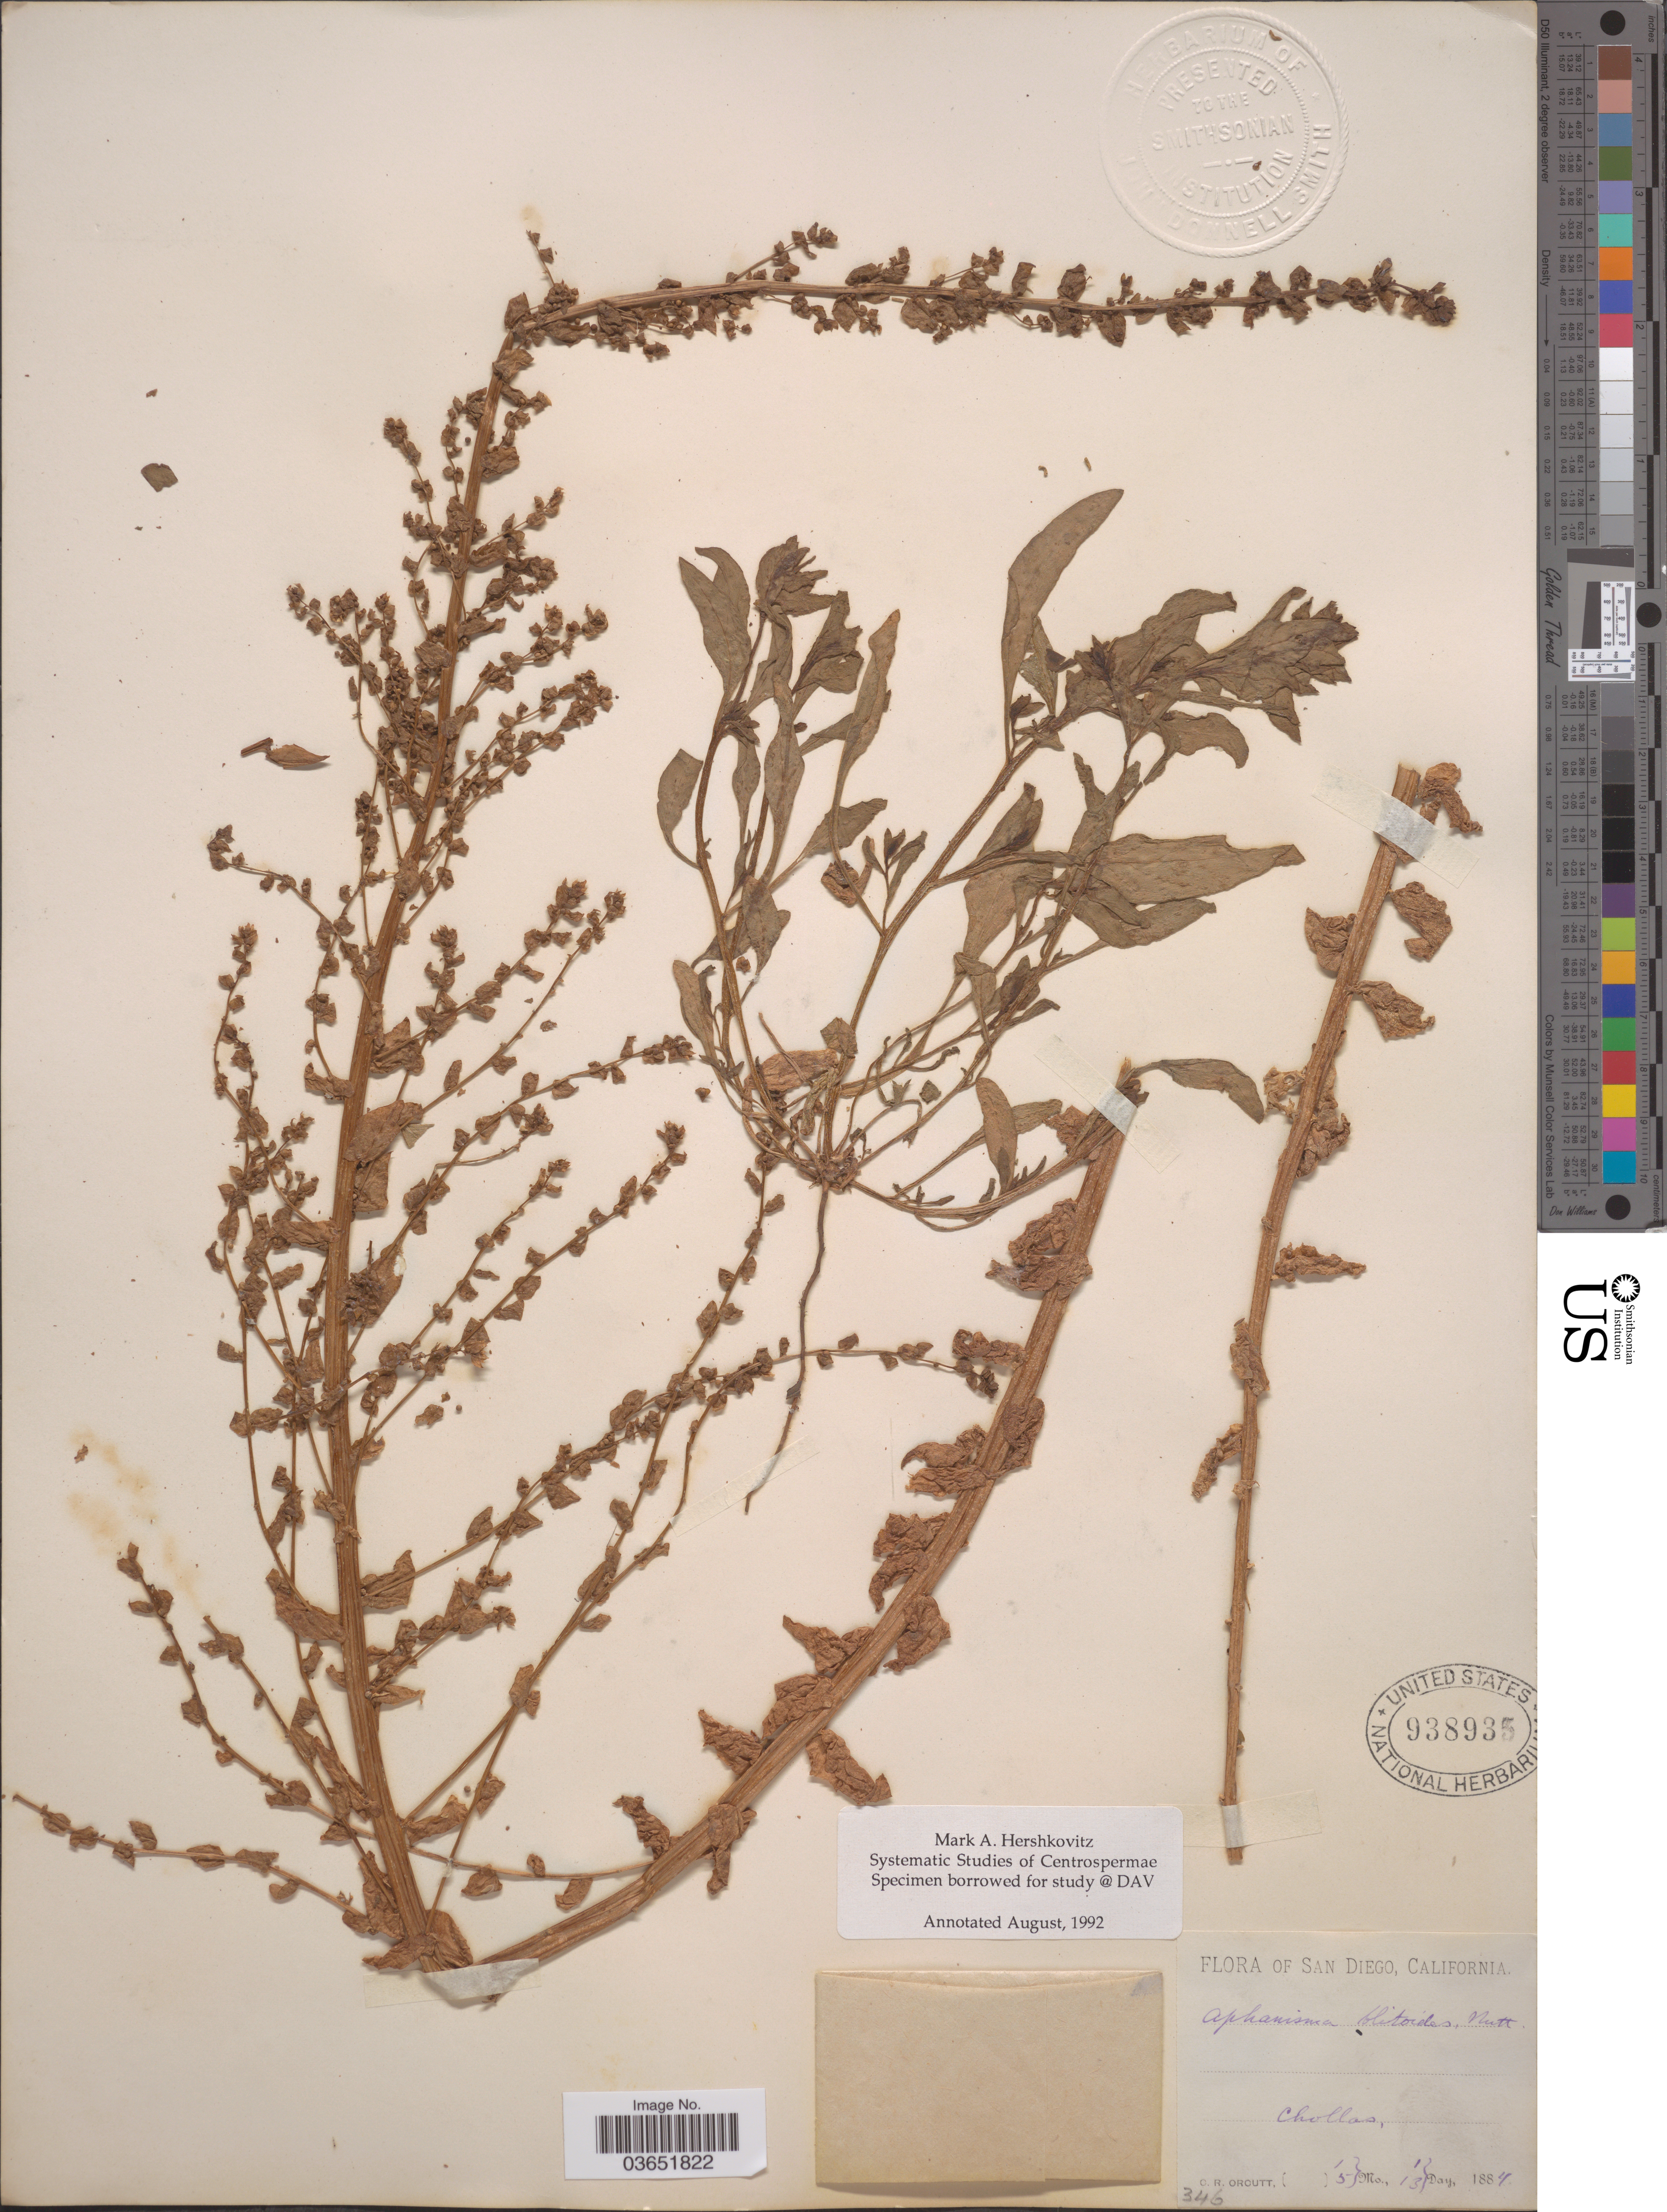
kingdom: Plantae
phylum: Tracheophyta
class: Magnoliopsida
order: Caryophyllales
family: Amaranthaceae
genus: Aphanisma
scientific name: Aphanisma blitoides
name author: Nutt. ex Moq.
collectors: C. R. Orcutt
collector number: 346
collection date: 1884-05-13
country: United States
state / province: California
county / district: San Diego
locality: San Diego. Chollas.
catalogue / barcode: US 938935